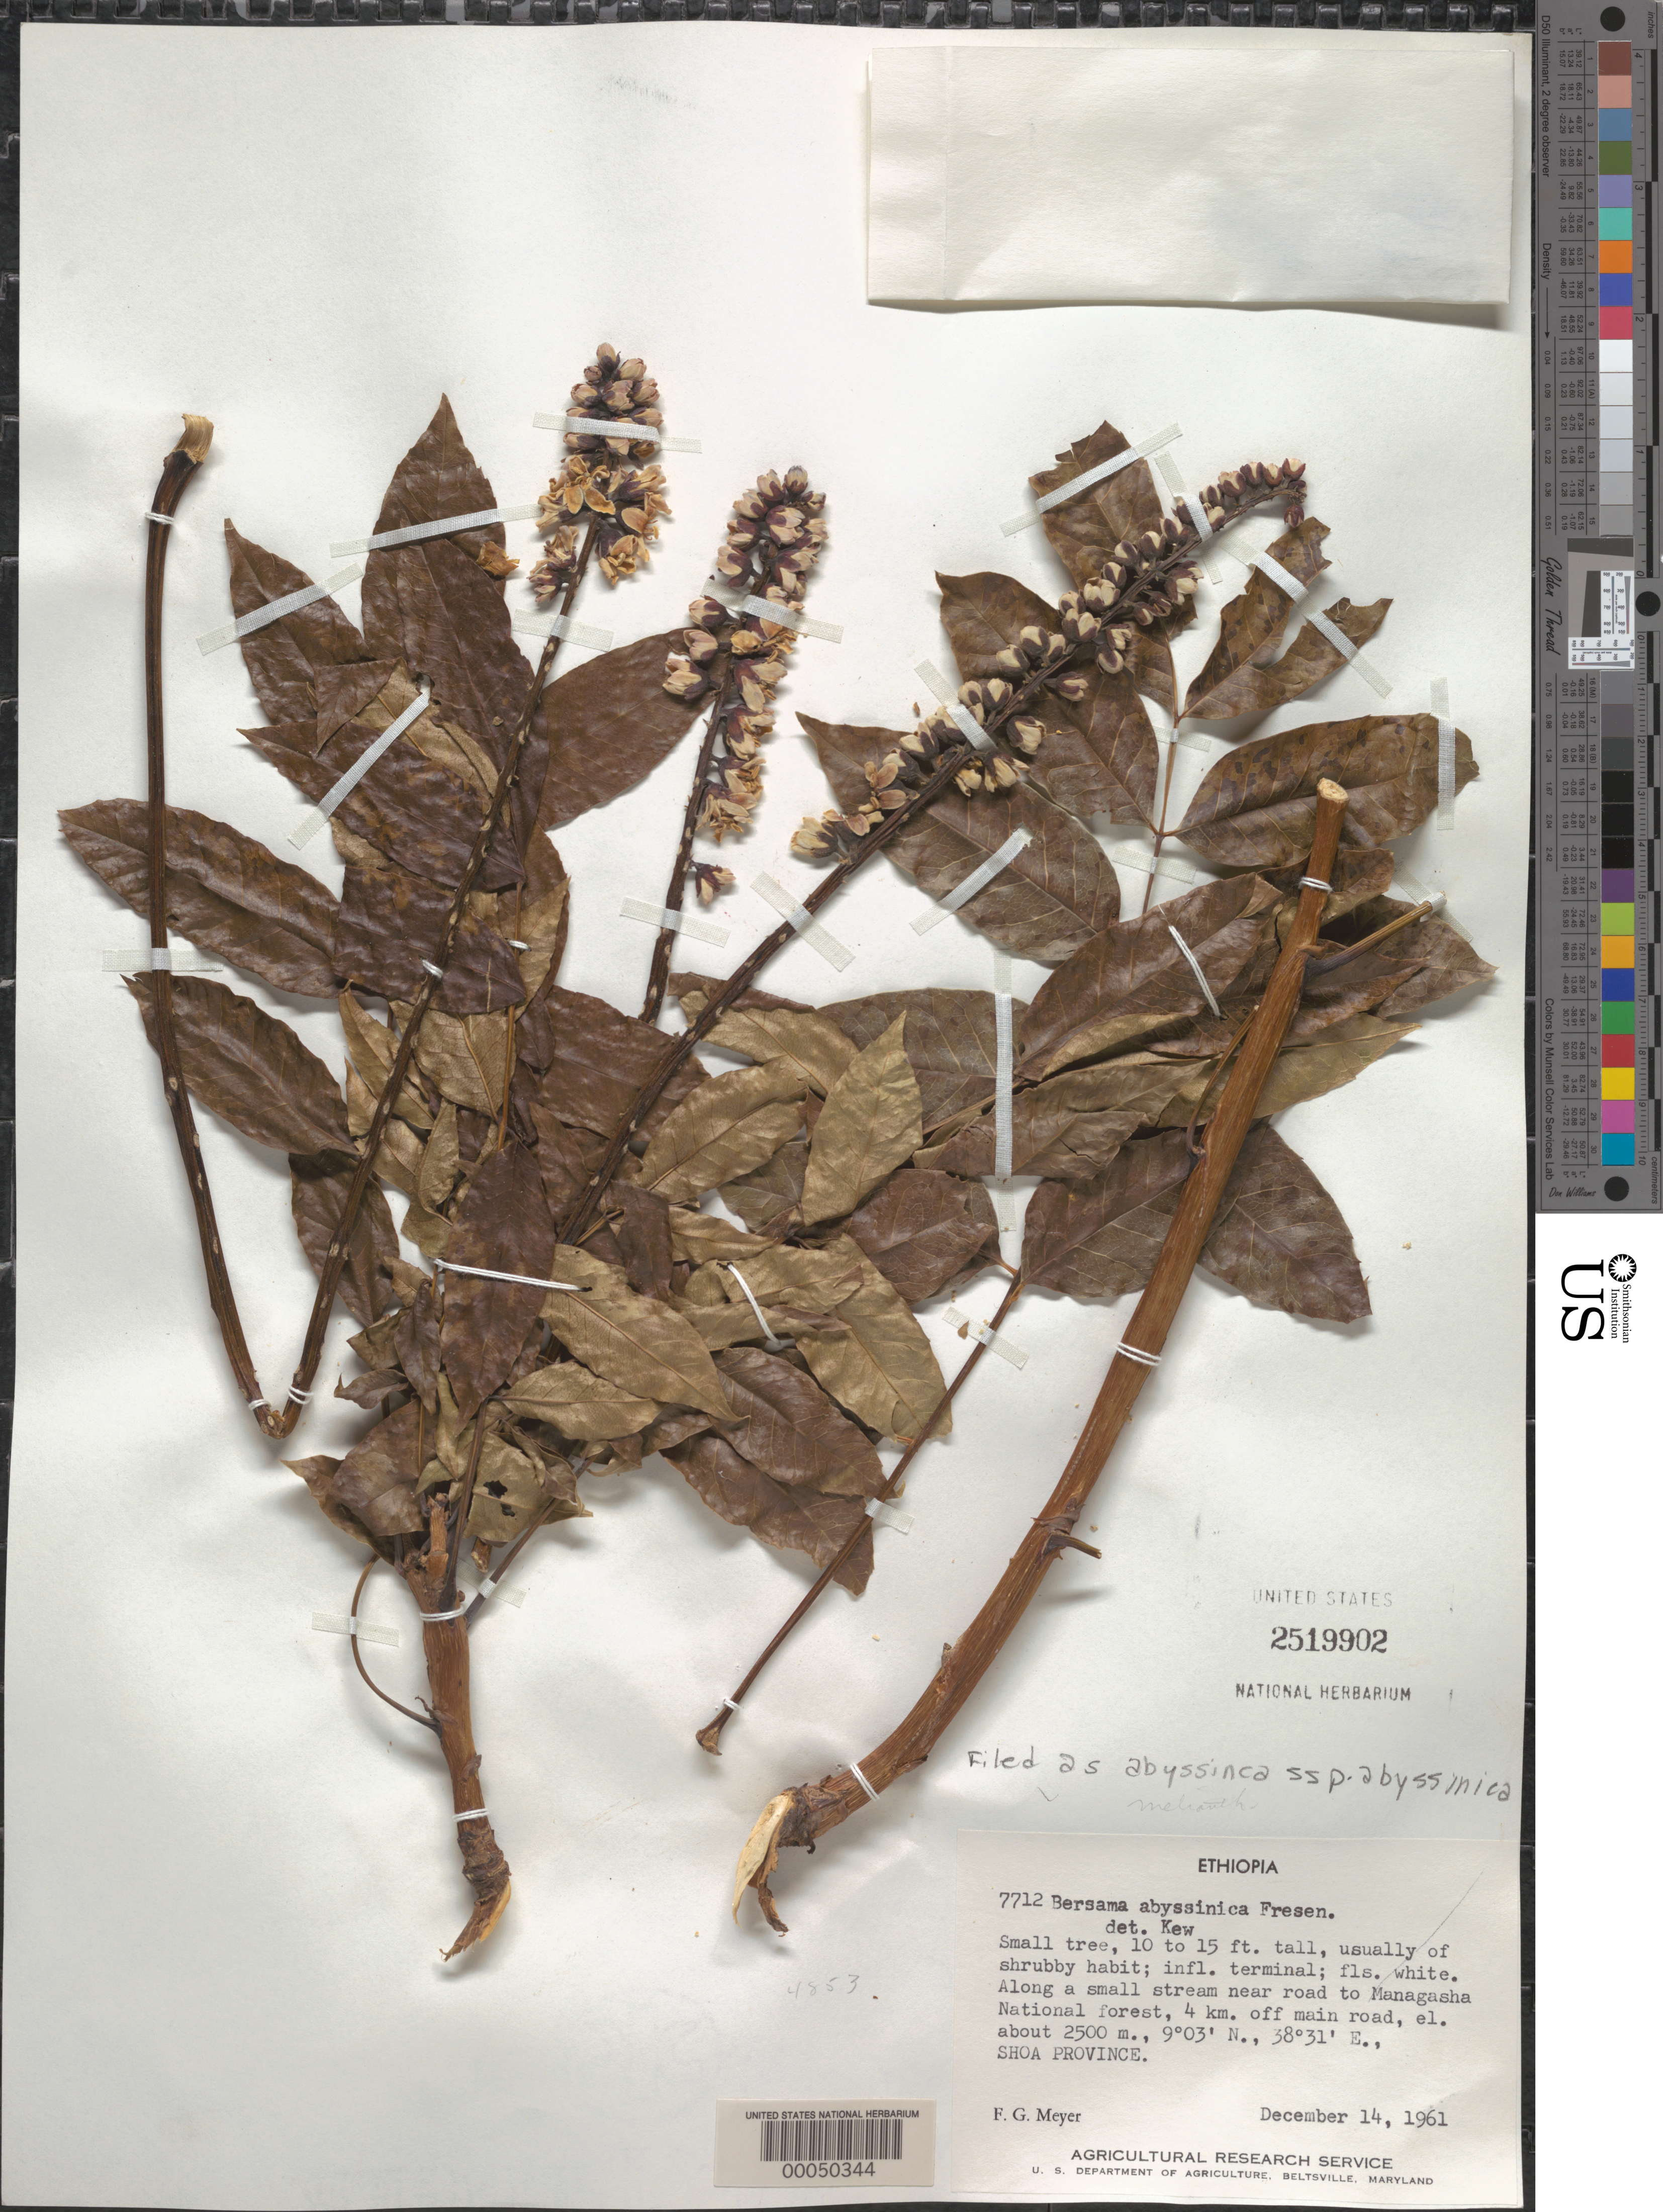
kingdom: Plantae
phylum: Tracheophyta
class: Magnoliopsida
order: Geraniales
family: Melianthaceae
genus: Bersama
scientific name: Bersama abyssinica subsp. abyssinica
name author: Fresen.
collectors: F. G. Meyer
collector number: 7712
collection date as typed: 14 Dec 1961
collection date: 1961-12-14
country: Ethiopia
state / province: Oromiya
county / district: Shewa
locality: Along a small stream near road to managasha national forest, 4 km off main road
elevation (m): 2500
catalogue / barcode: US 2519902